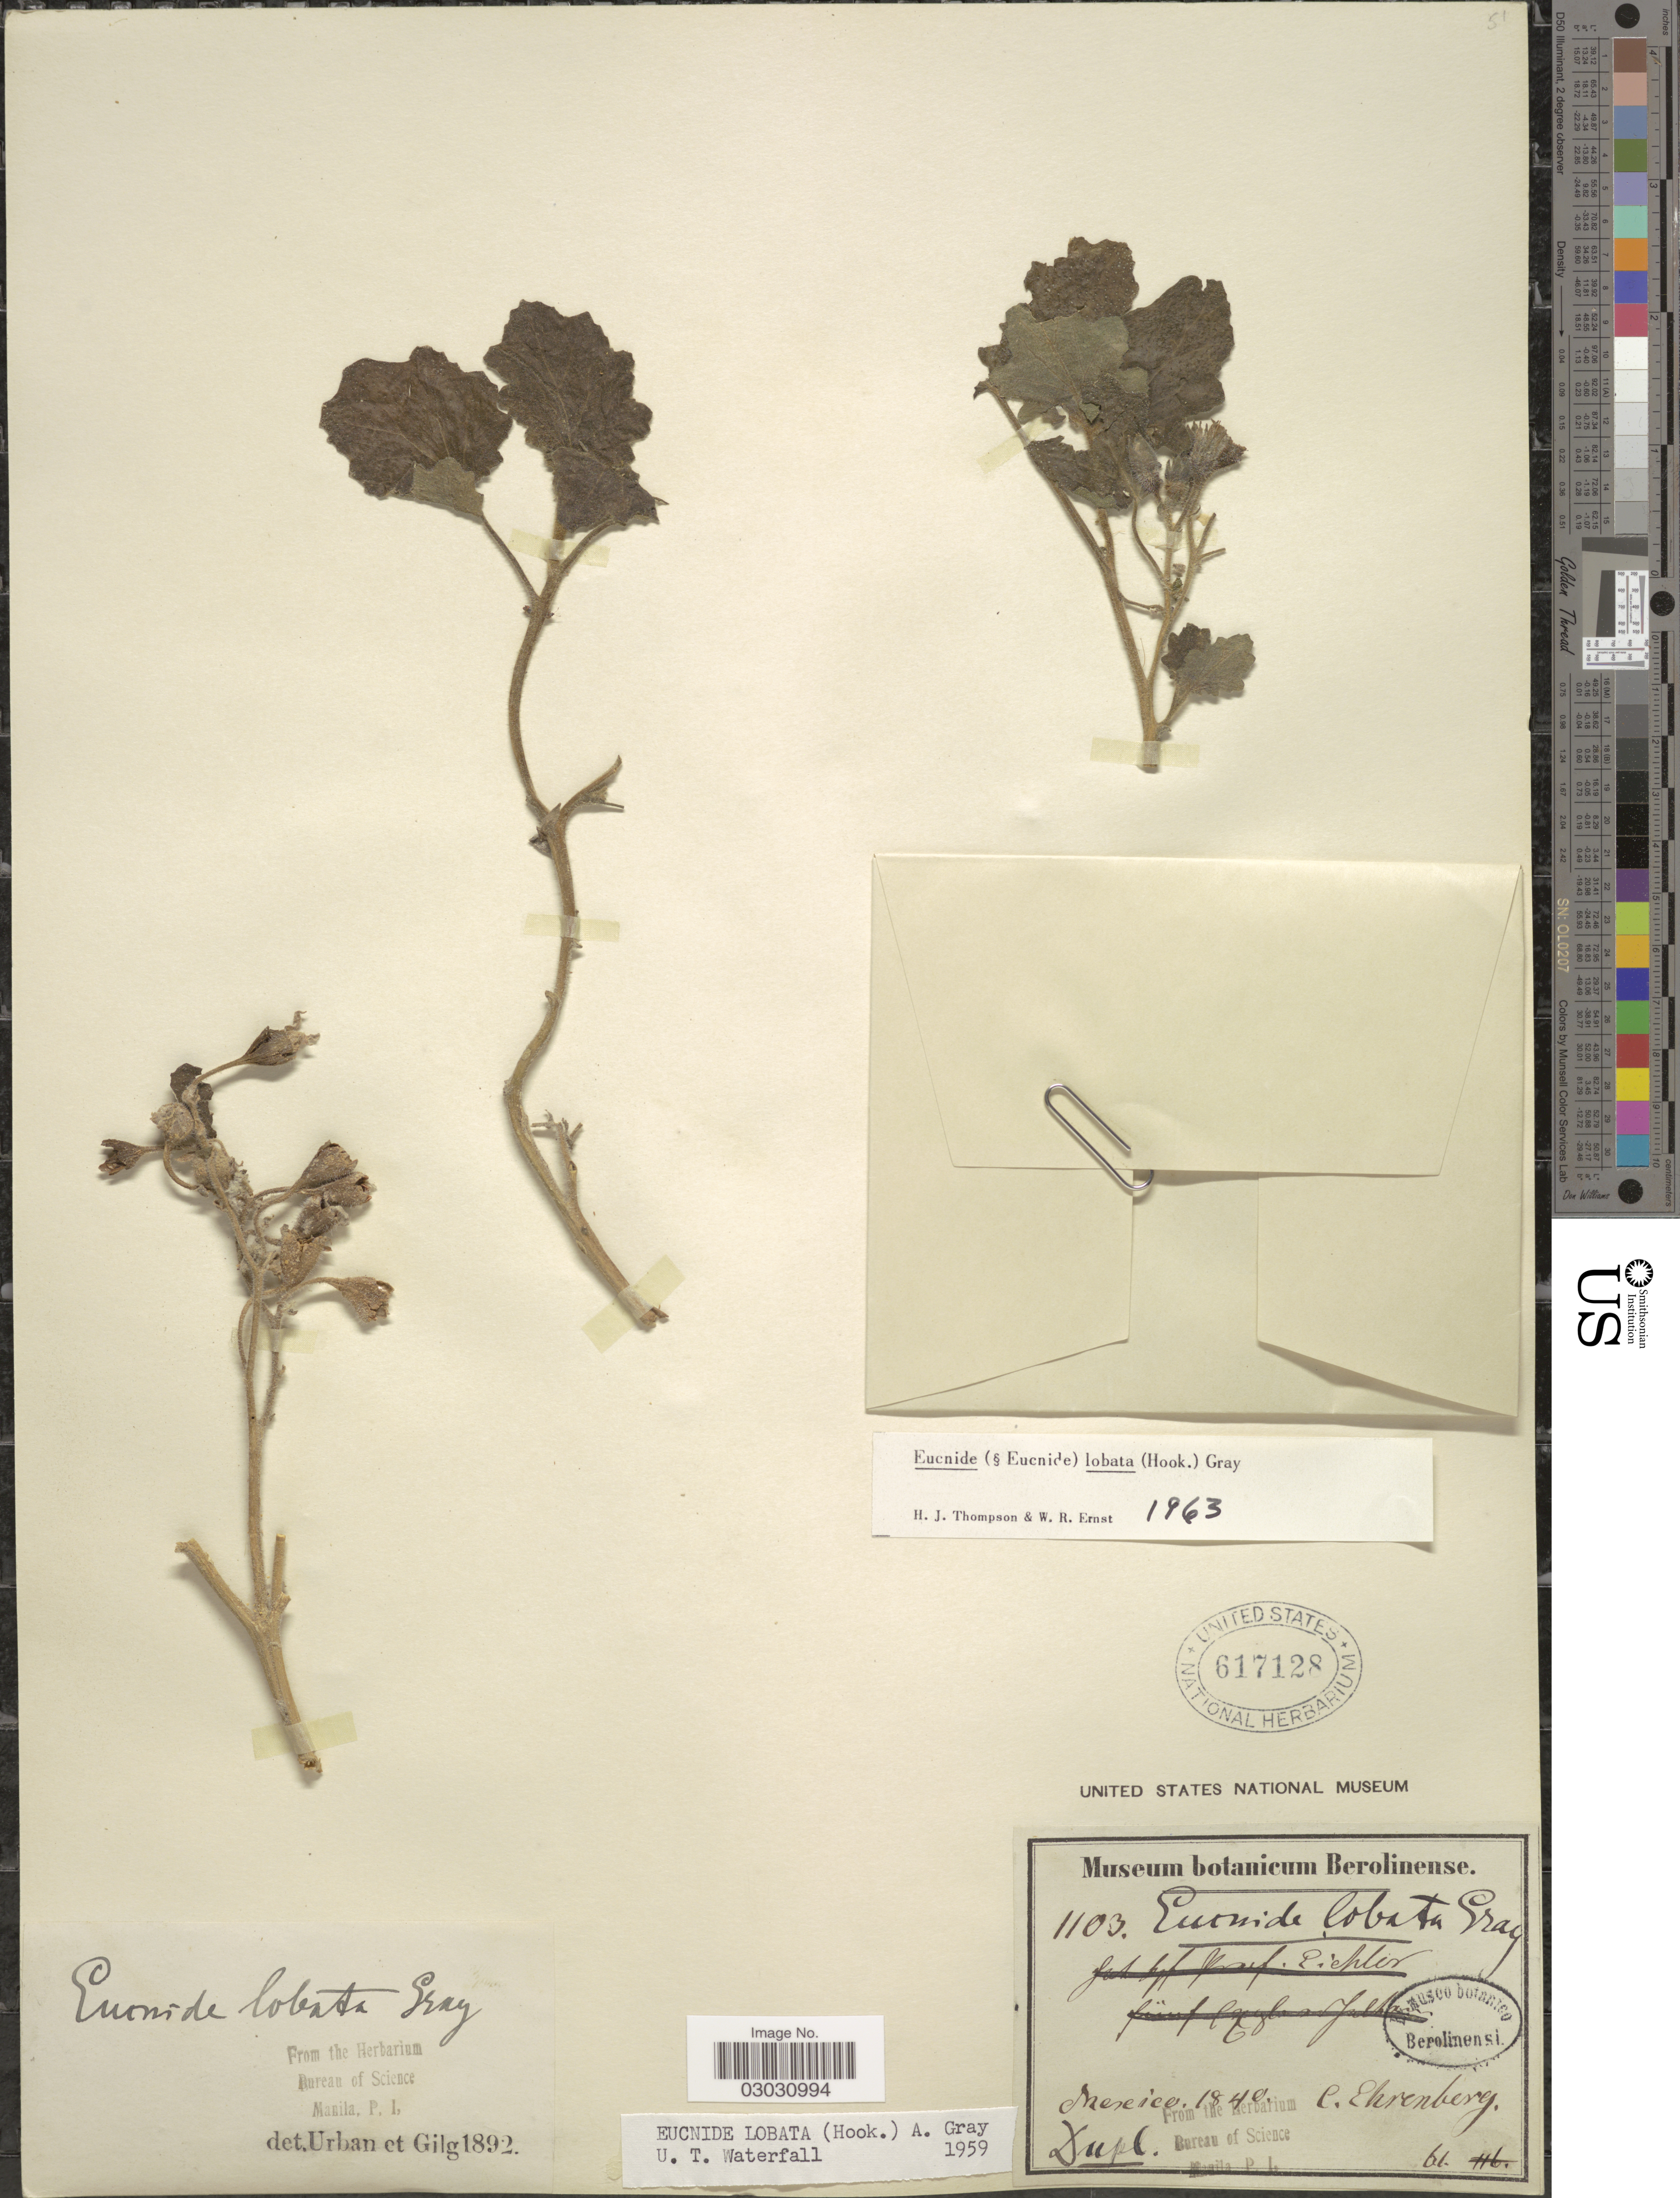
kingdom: Plantae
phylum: Tracheophyta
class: Magnoliopsida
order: Cornales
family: Loasaceae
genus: Eucnide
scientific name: Eucnide lobata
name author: (Hook.) A. Gray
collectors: C. G. Ehrenberg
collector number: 1103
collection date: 1840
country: Mexico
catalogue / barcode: US 617128